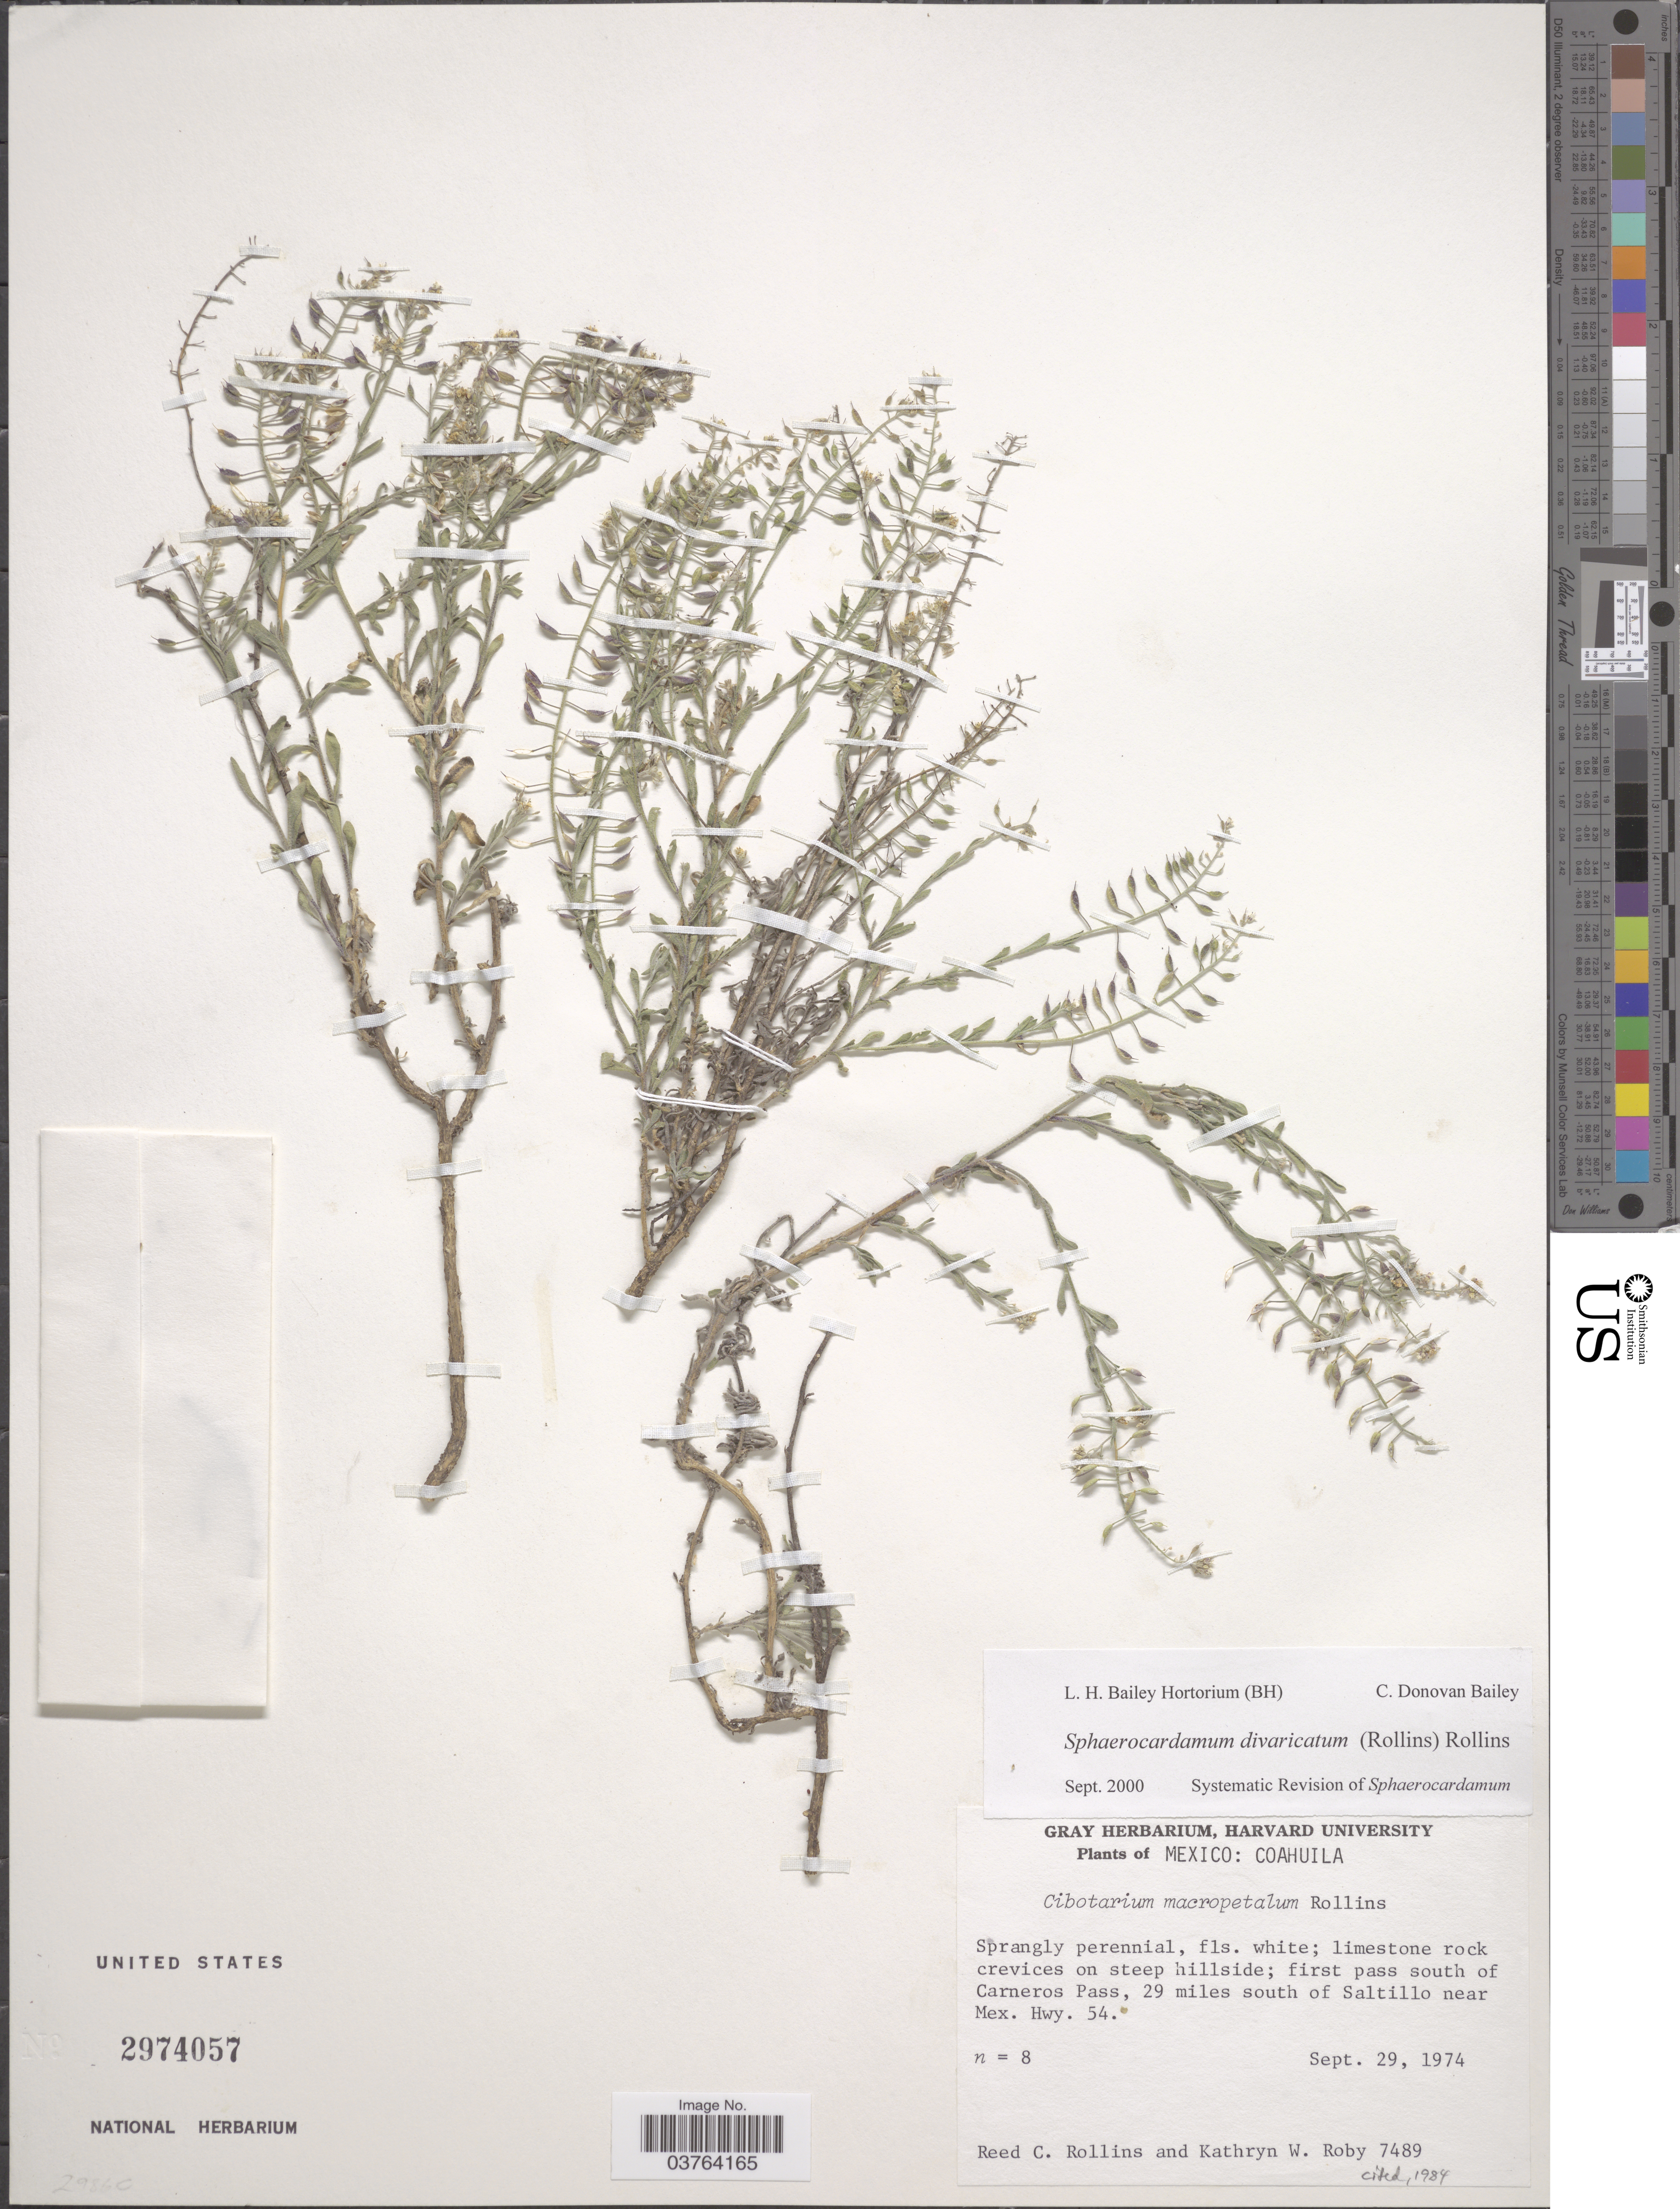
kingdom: Plantae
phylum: Tracheophyta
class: Magnoliopsida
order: Brassicales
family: Brassicaceae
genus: Sphaerocardamum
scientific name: Sphaerocardamum divaricatum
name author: (Rollins) Rollins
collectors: R. C. Rollins & K. W. Roby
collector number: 7489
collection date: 1974-09-29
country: Mexico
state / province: Coahuila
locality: First pass south of Carneros Pass, 29 miles south of Saltillo near Mex. Hwy. 54.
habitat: limestone rock crevices on steep hillside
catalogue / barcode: US 2974057